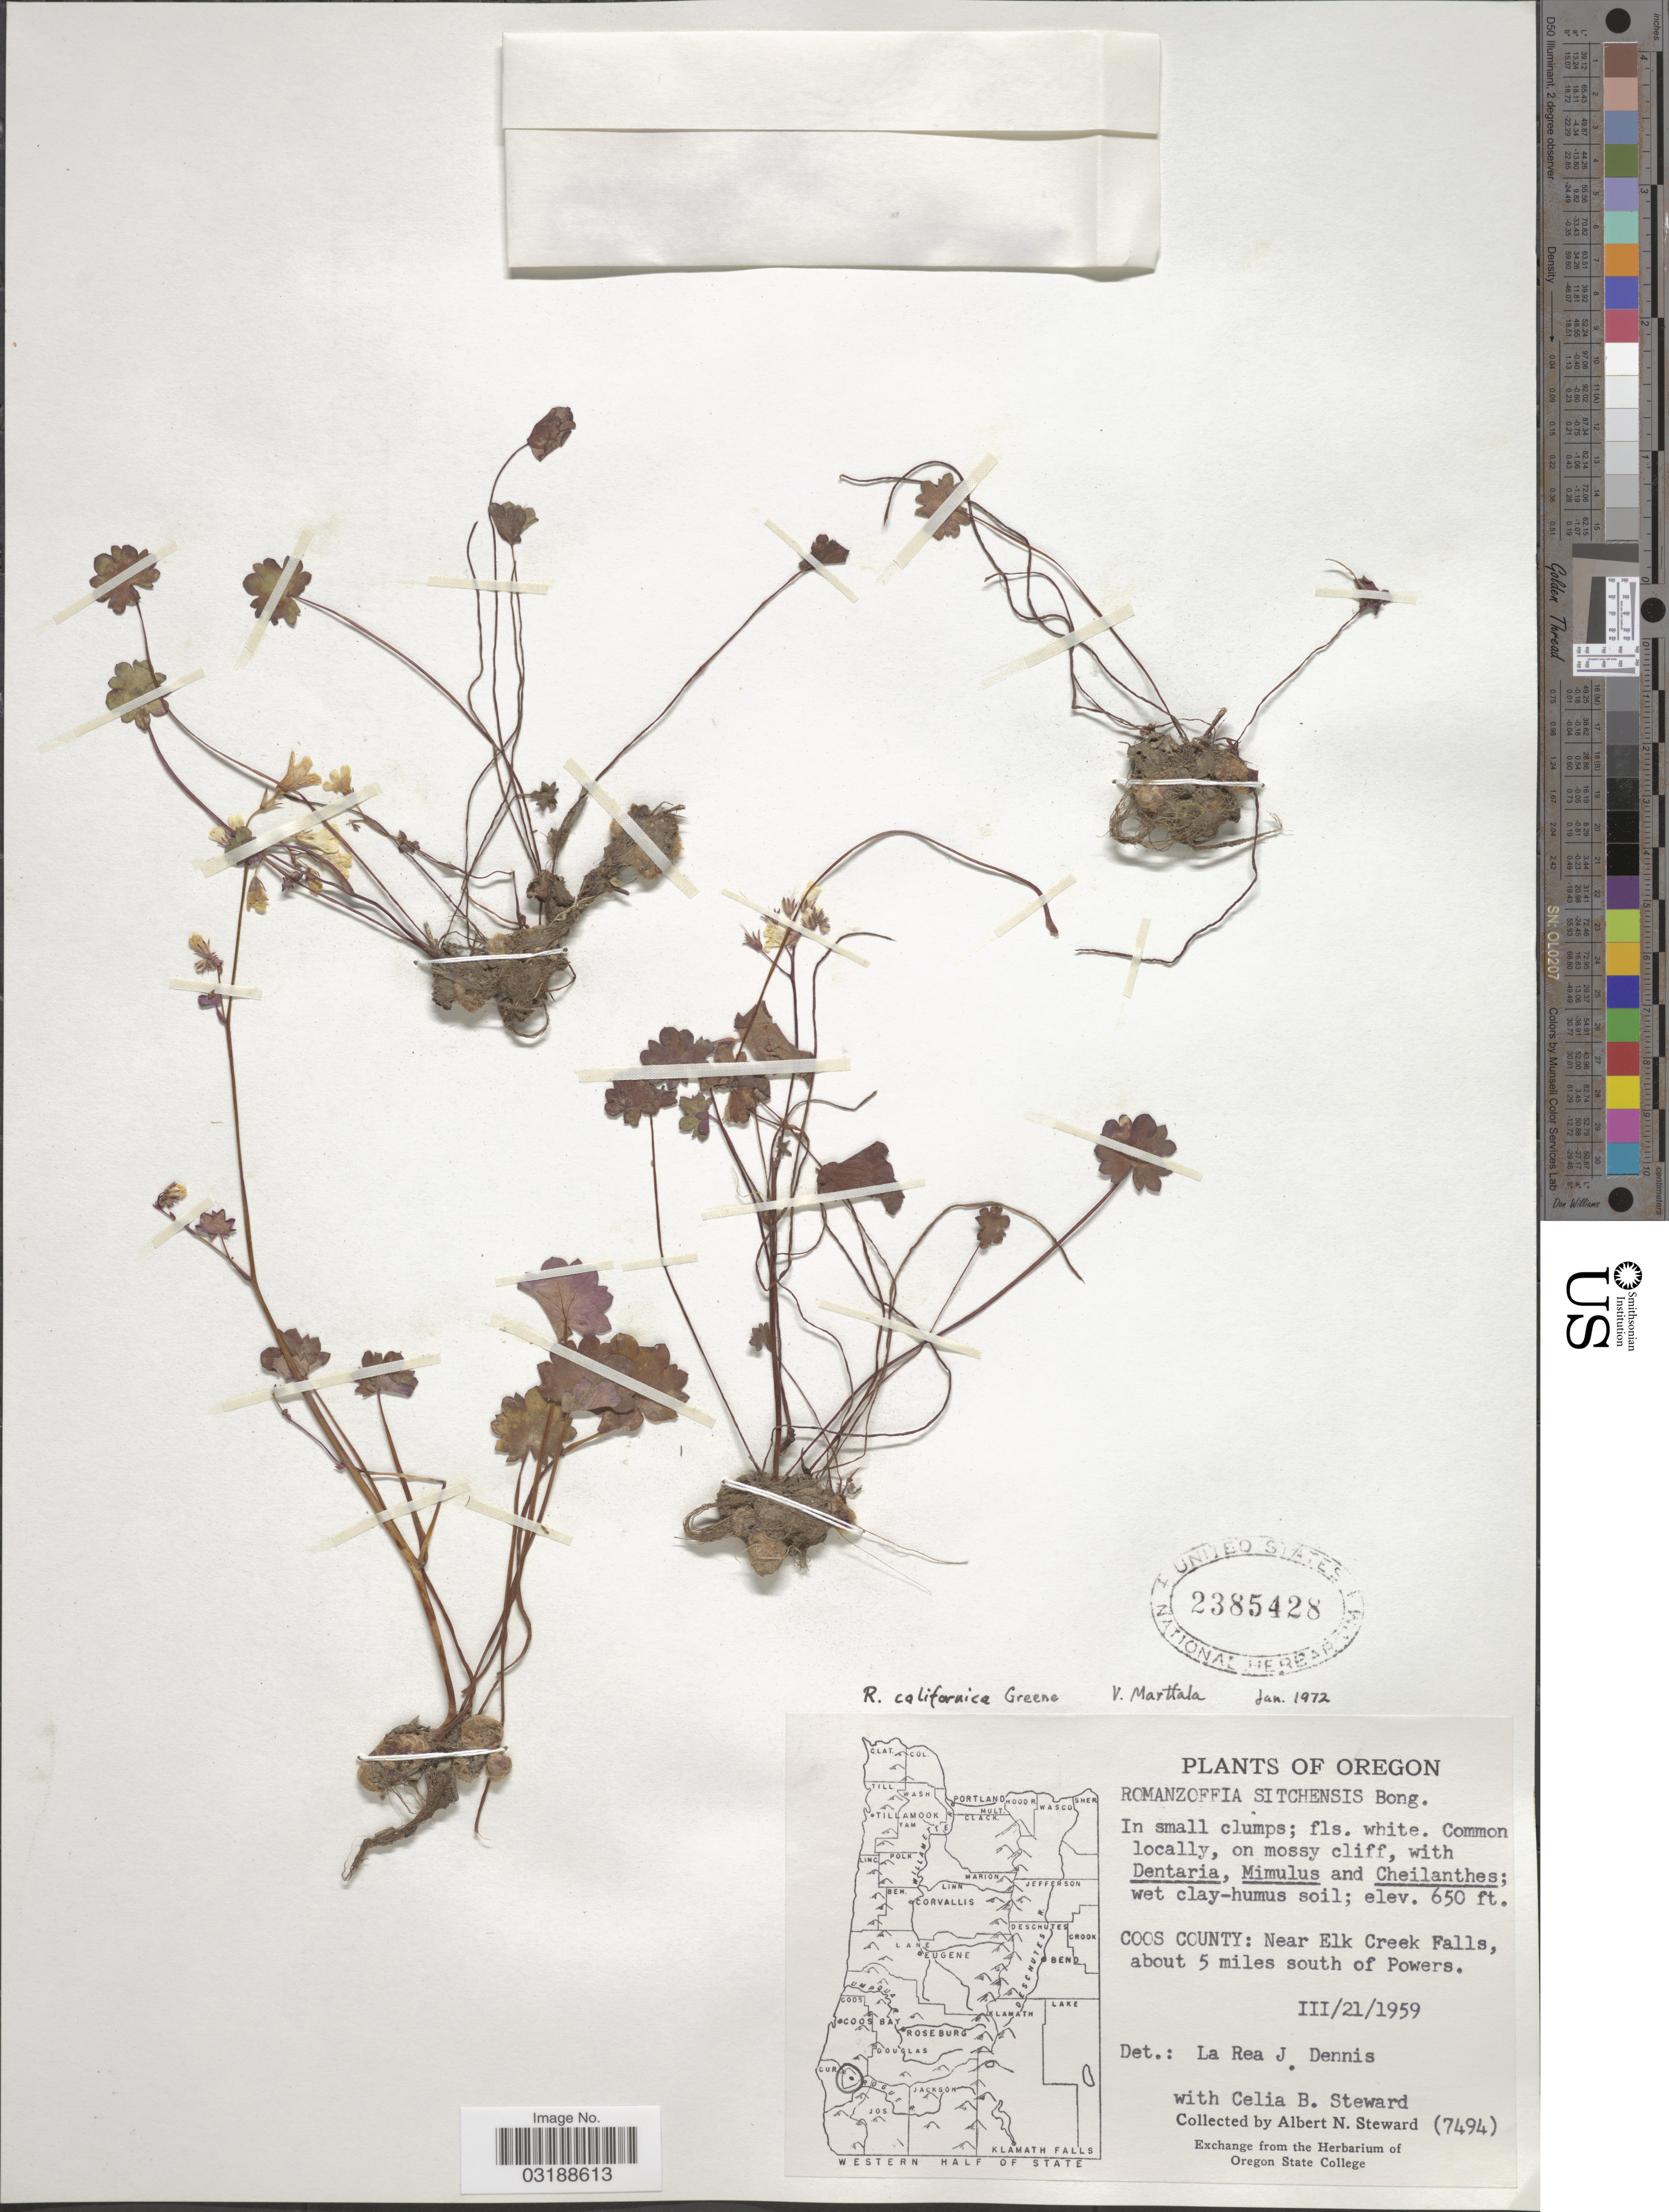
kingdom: Plantae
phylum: Tracheophyta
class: Magnoliopsida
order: Boraginales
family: Hydrophyllaceae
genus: Romanzoffia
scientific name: Romanzoffia californica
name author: Greene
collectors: A. N. Steward & C. Steward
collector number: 7494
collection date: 1959-03-21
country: United States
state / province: Oregon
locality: Coos County: Near Elk Creek Falls, about 5 miles south of Powers.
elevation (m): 198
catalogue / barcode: US 2385428